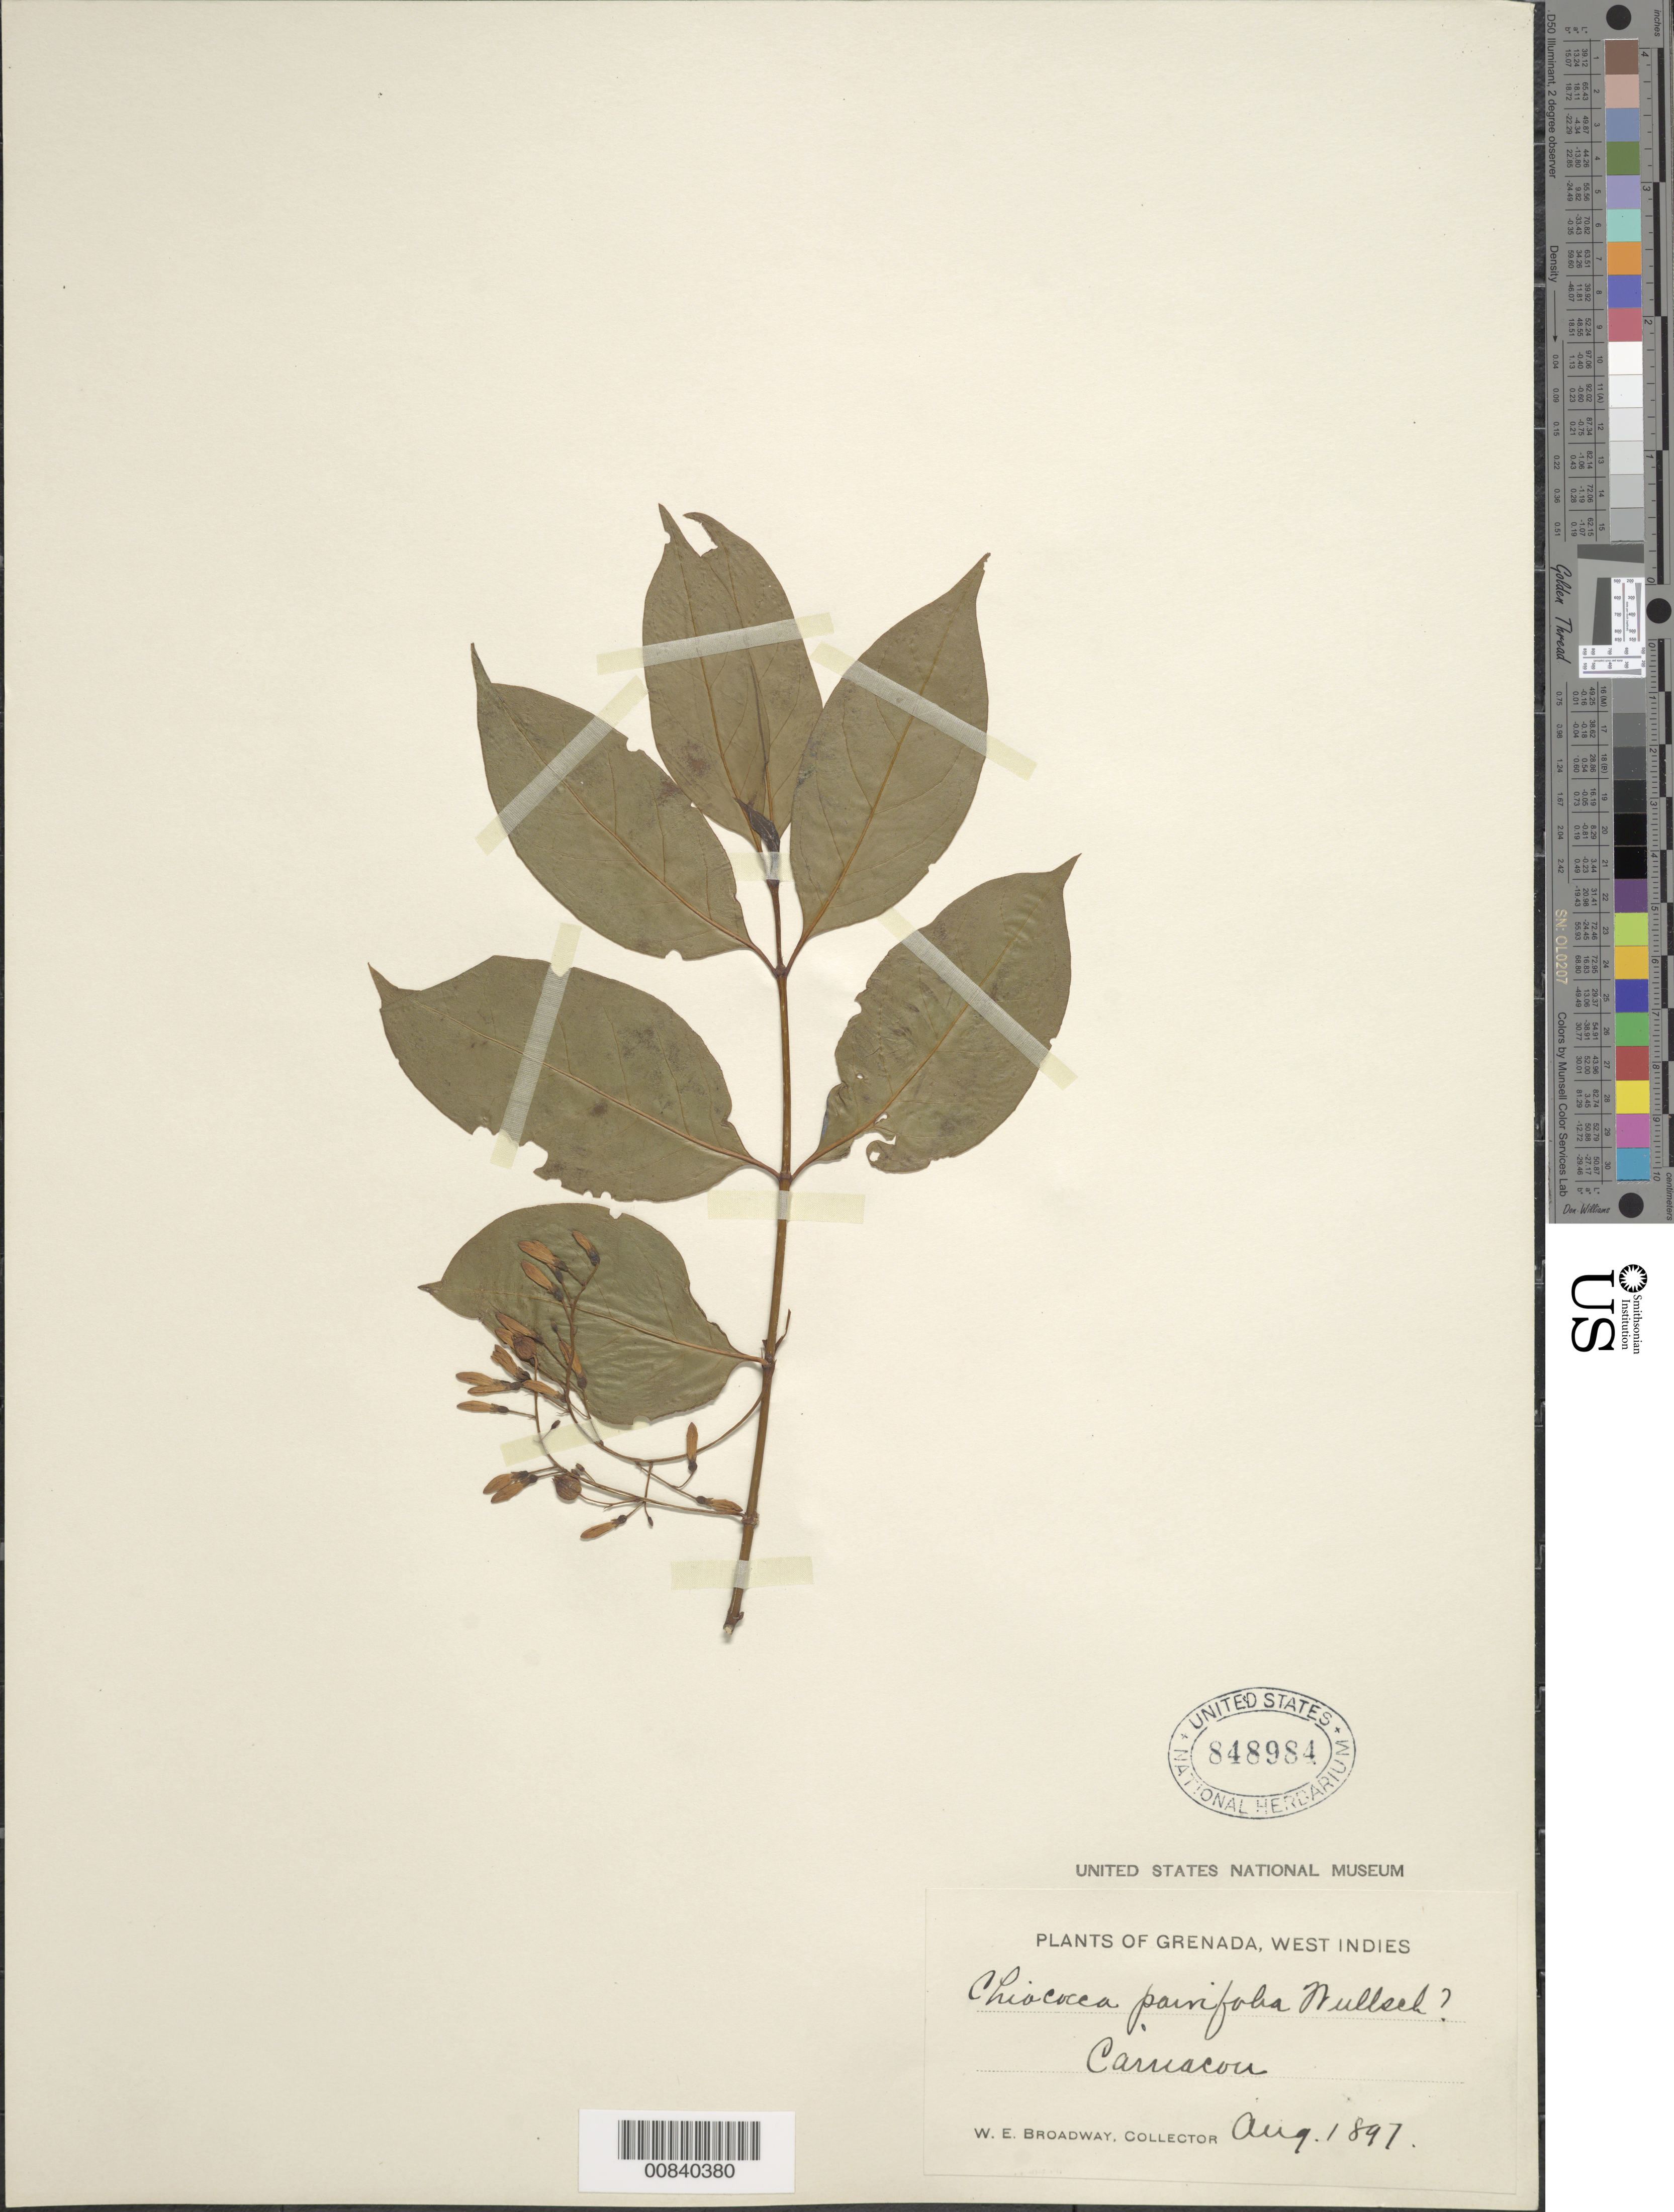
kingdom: Plantae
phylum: Tracheophyta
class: Magnoliopsida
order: Gentianales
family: Rubiaceae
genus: Chiococca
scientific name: Chiococca alba subsp. alba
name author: (L.) Hitchc.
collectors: W. E. Broadway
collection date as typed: Aug 1897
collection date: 1897-08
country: Grenada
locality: Carriscou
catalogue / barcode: US 848984